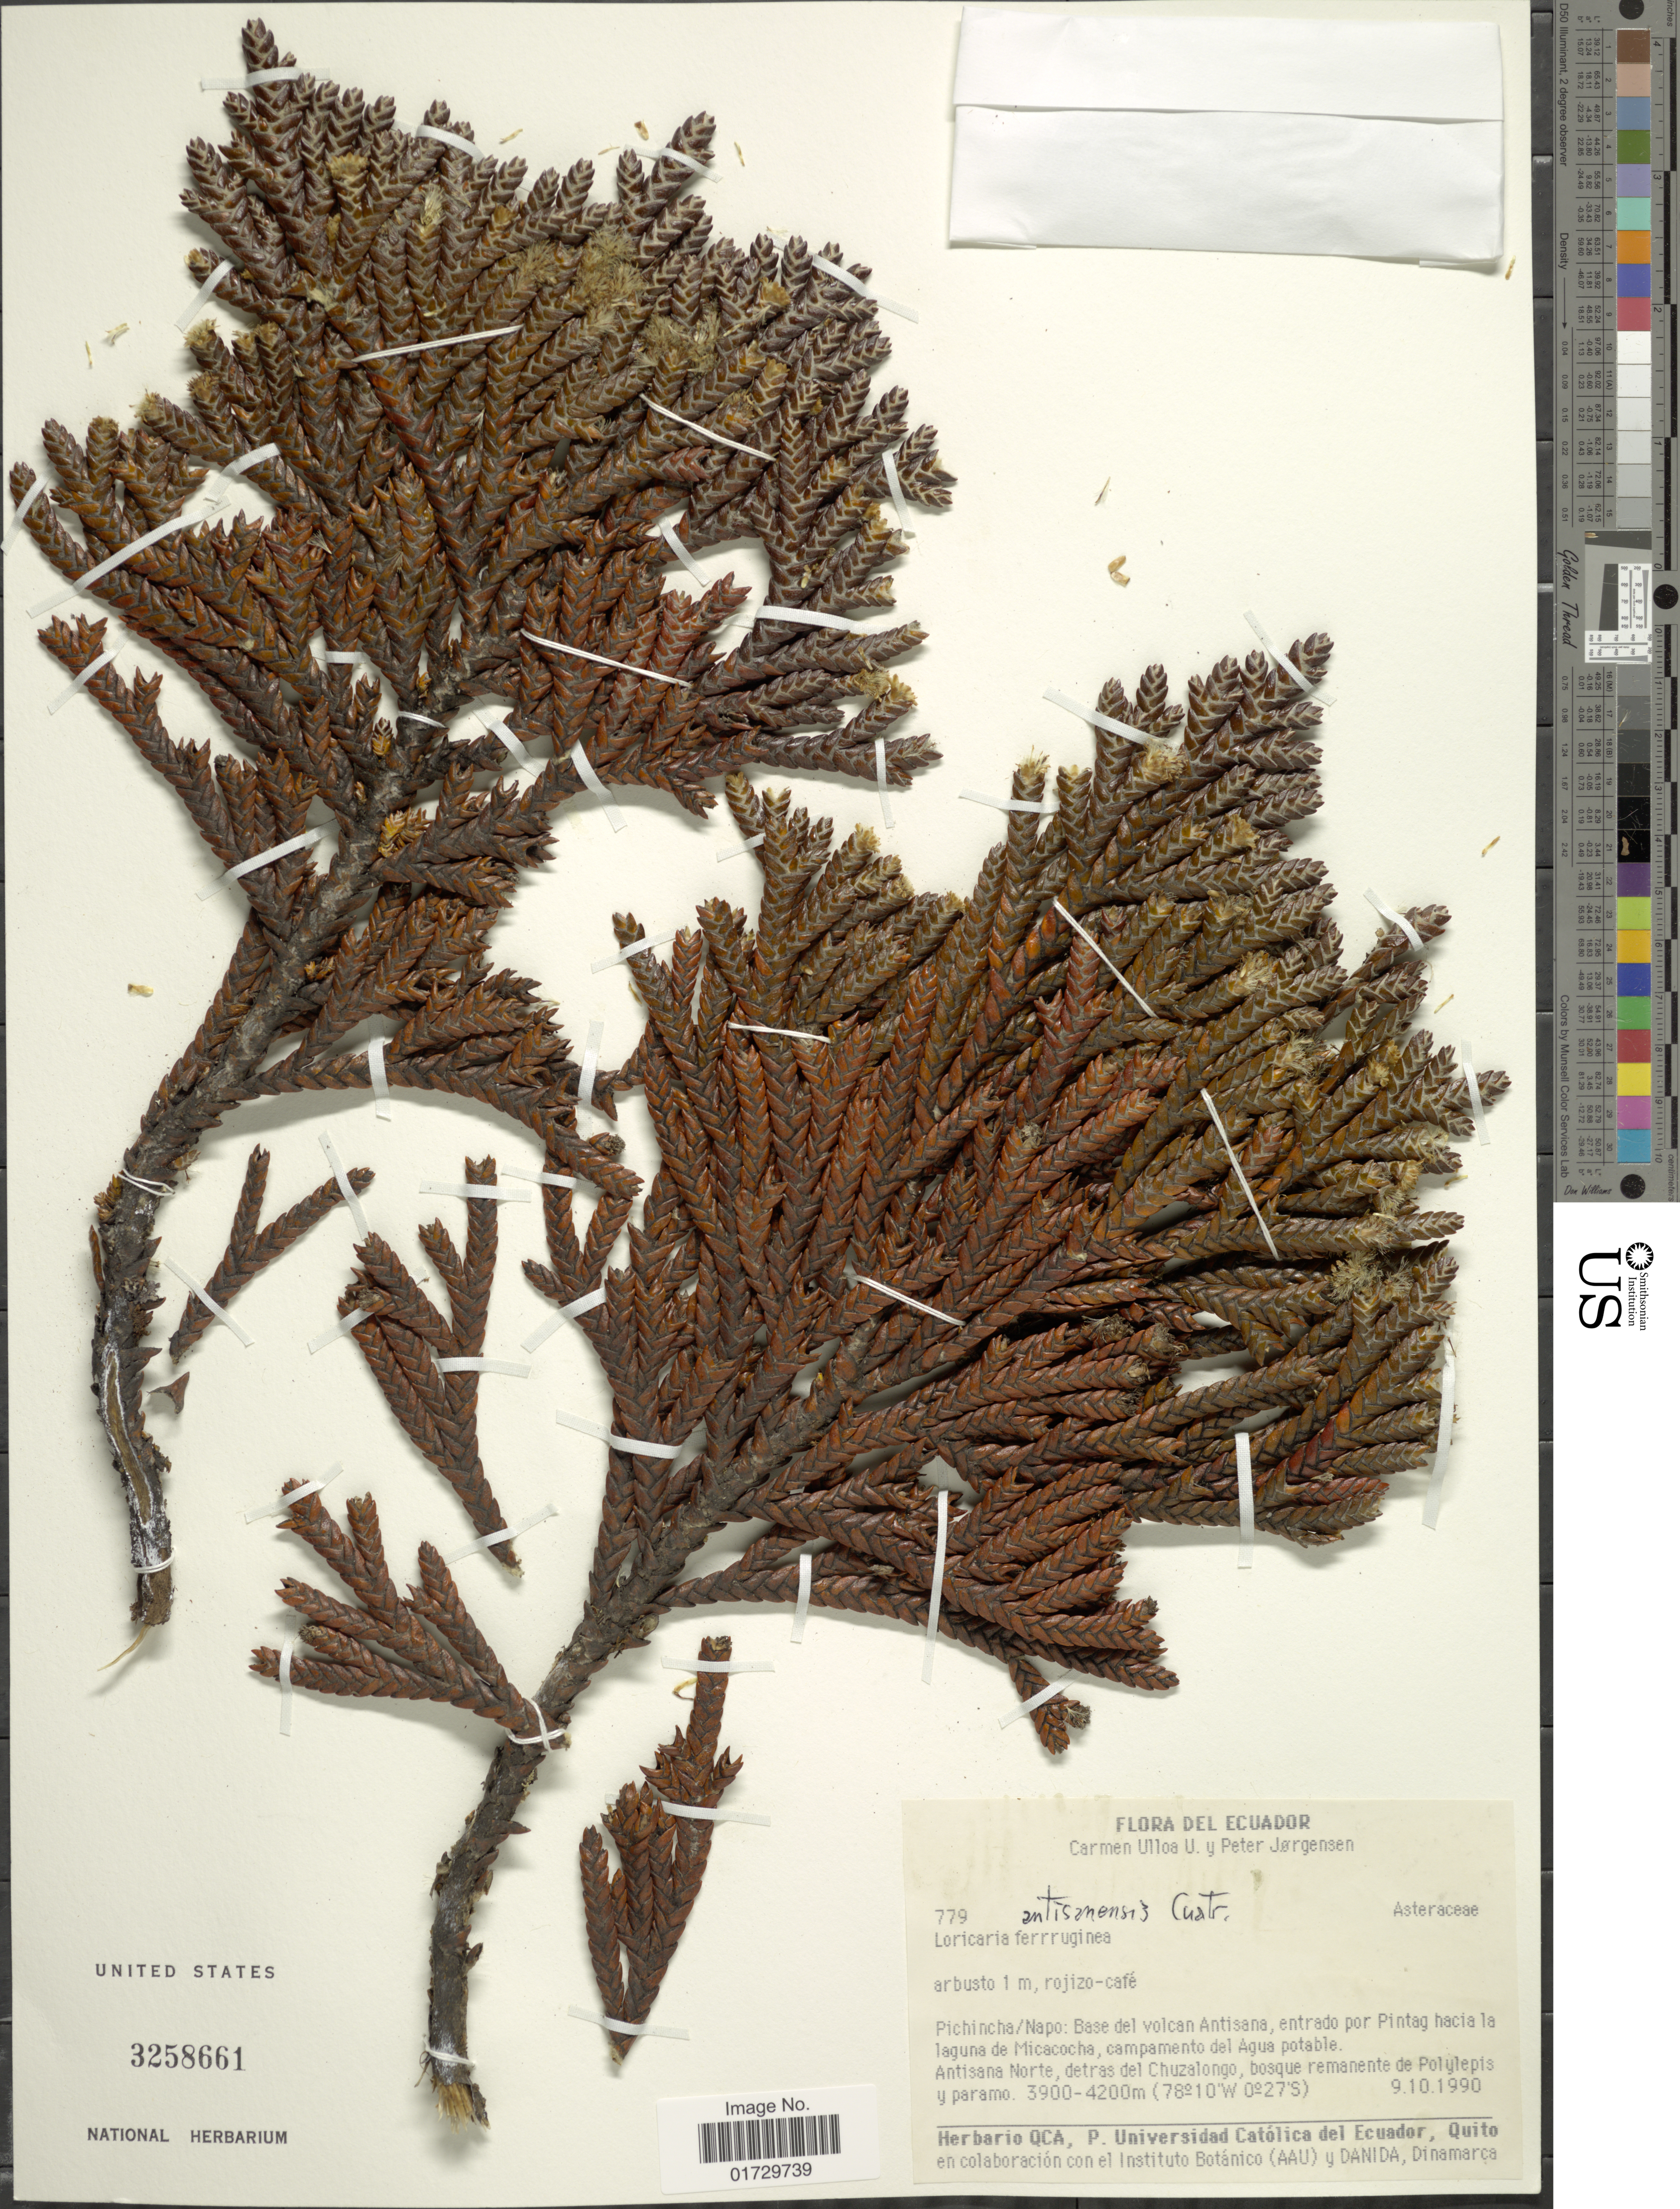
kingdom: Plantae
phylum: Tracheophyta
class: Magnoliopsida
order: Asterales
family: Asteraceae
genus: Loricaria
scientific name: Loricaria antisanensis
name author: Cuatrec.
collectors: C. Ulloa & P. Jörgensen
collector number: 779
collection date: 1990-10-09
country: Ecuador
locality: Pinchincha/Napo: Base del volcan Antisana, entrado por Pintag hacia la laguna de Micacocha, campamento del Agua Potable. Antisana Norte, detras del Chuzalongo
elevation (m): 3900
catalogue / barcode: US 3258661